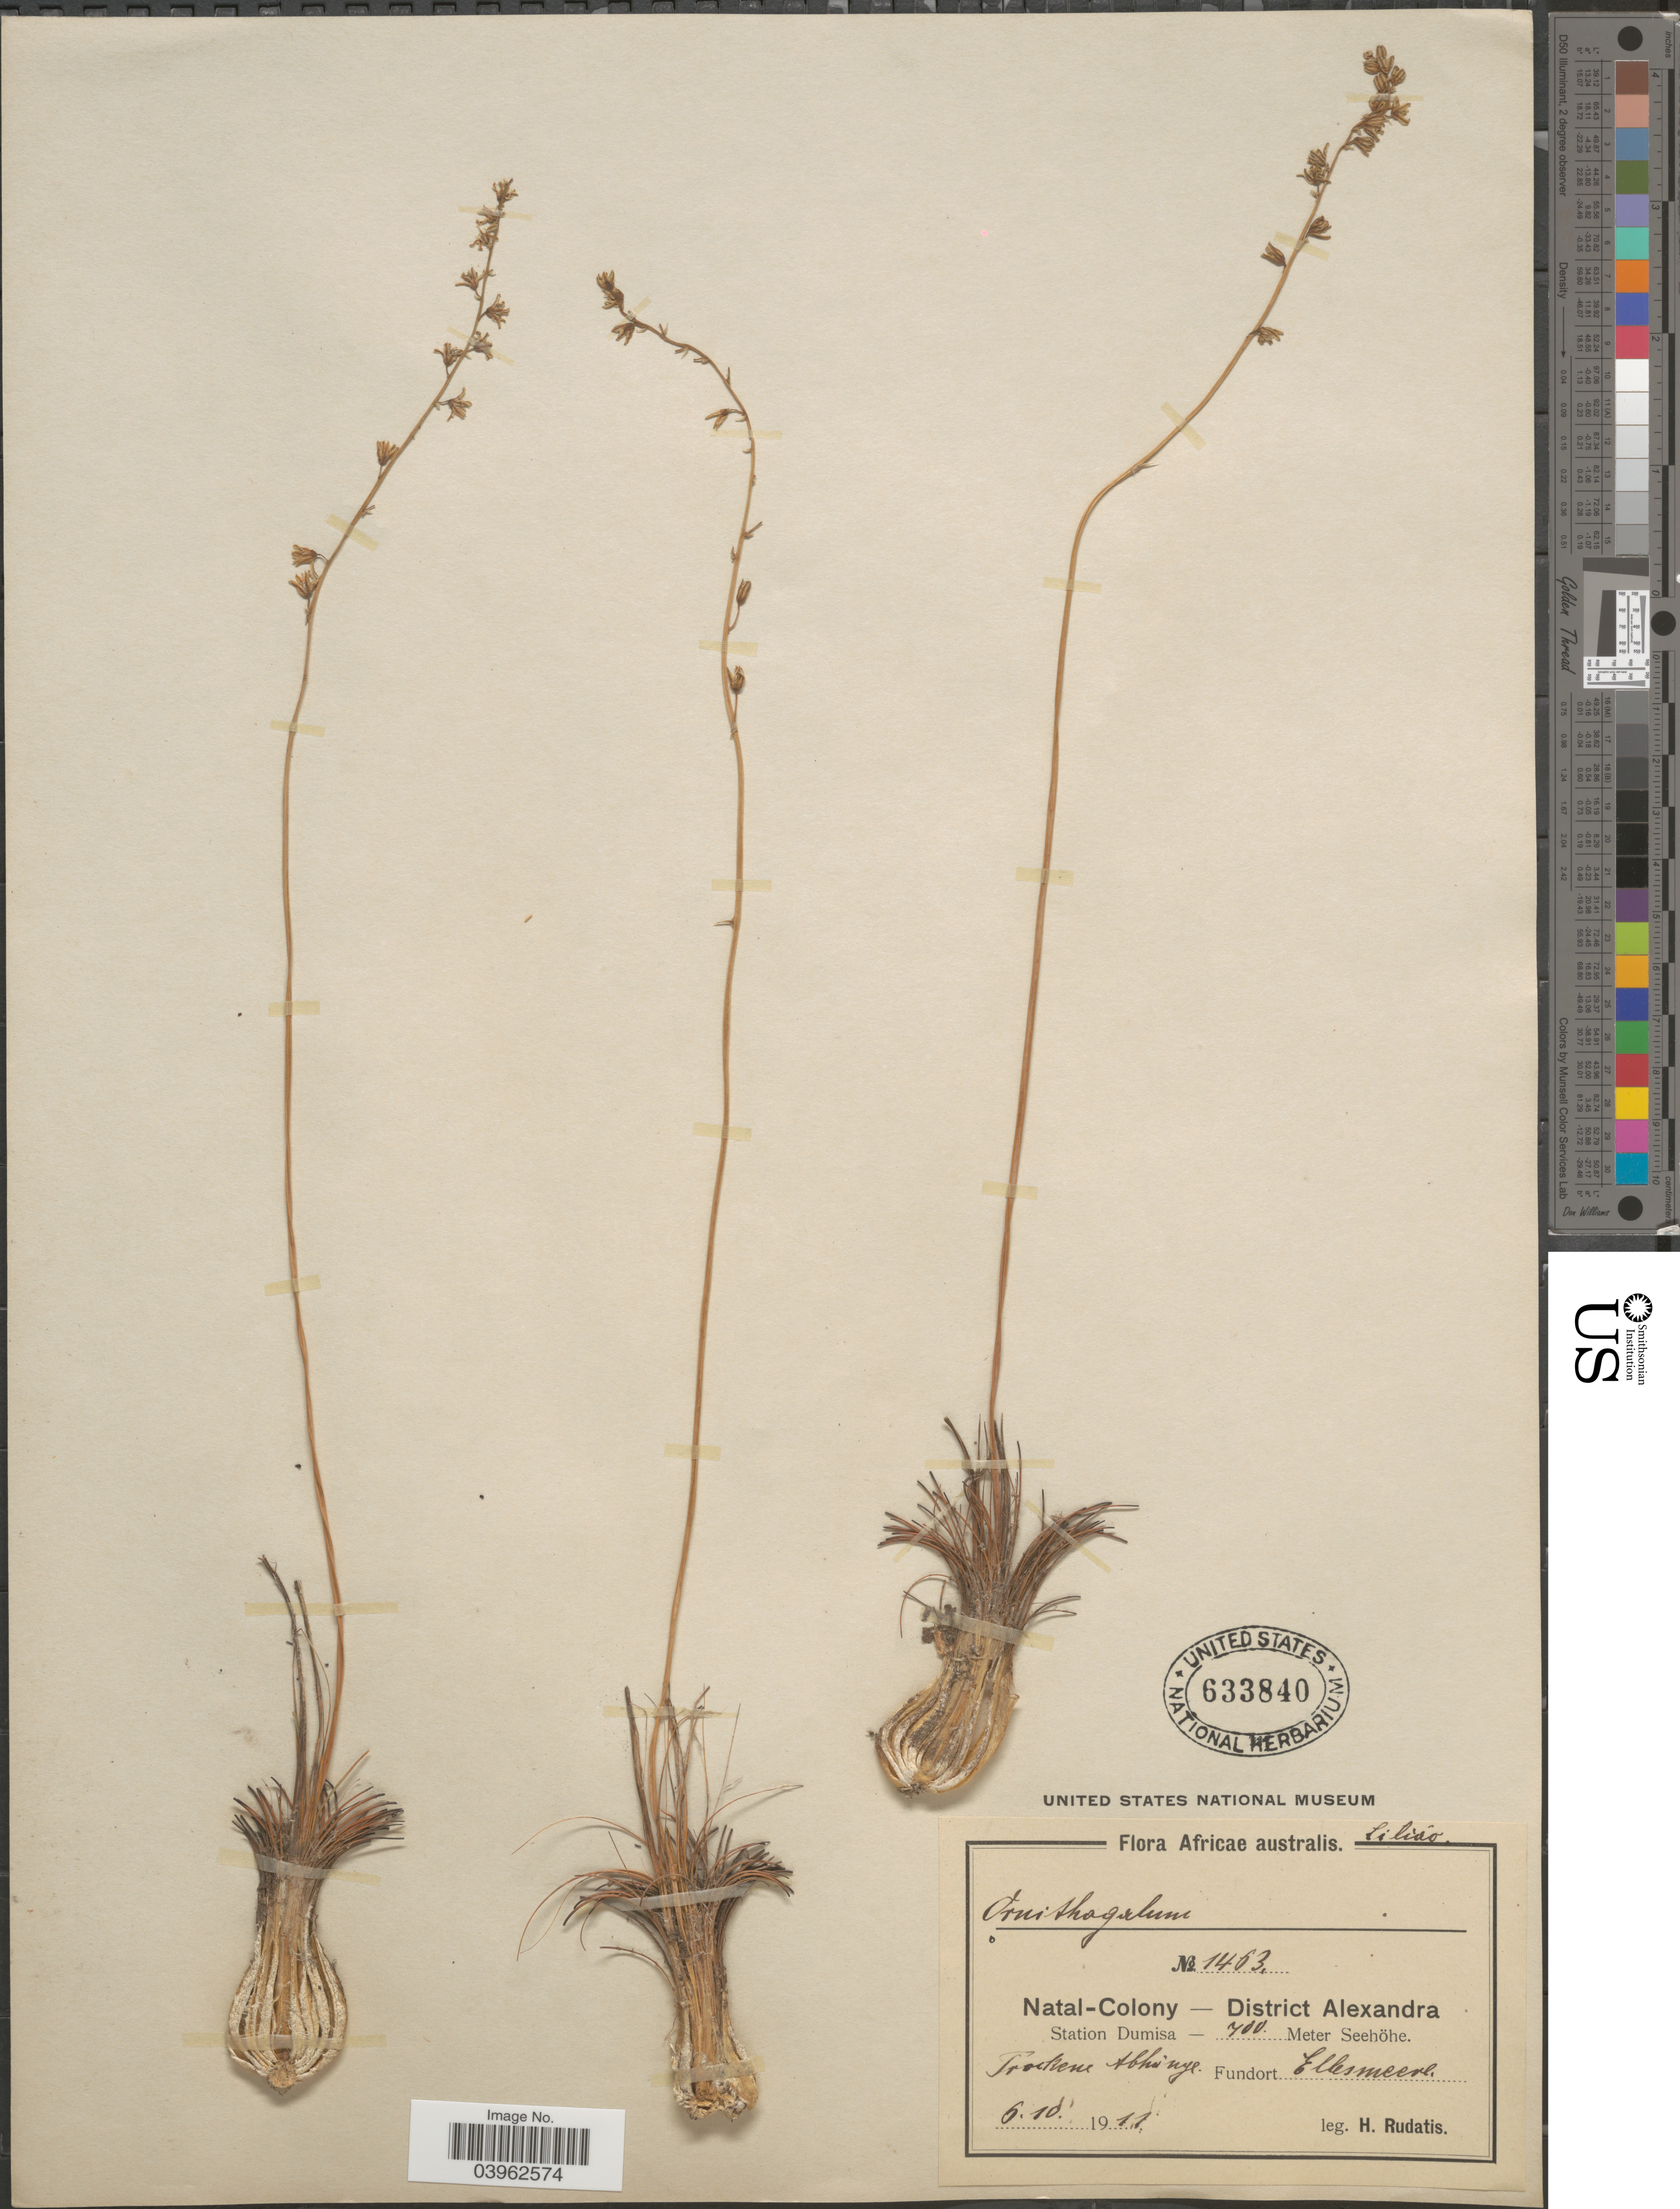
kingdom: Plantae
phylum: Tracheophyta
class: Liliopsida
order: Asparagales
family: Asparagaceae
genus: Ornithogalum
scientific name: Ornithogalum sp.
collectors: H. Rudatis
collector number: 1463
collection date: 1911-10-06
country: South Africa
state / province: KwaZulu-Natal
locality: Africae australis. Natal-Colony - District Alexandra. Station Dumisa. Ellesmeere.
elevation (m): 700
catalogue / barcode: US 633840